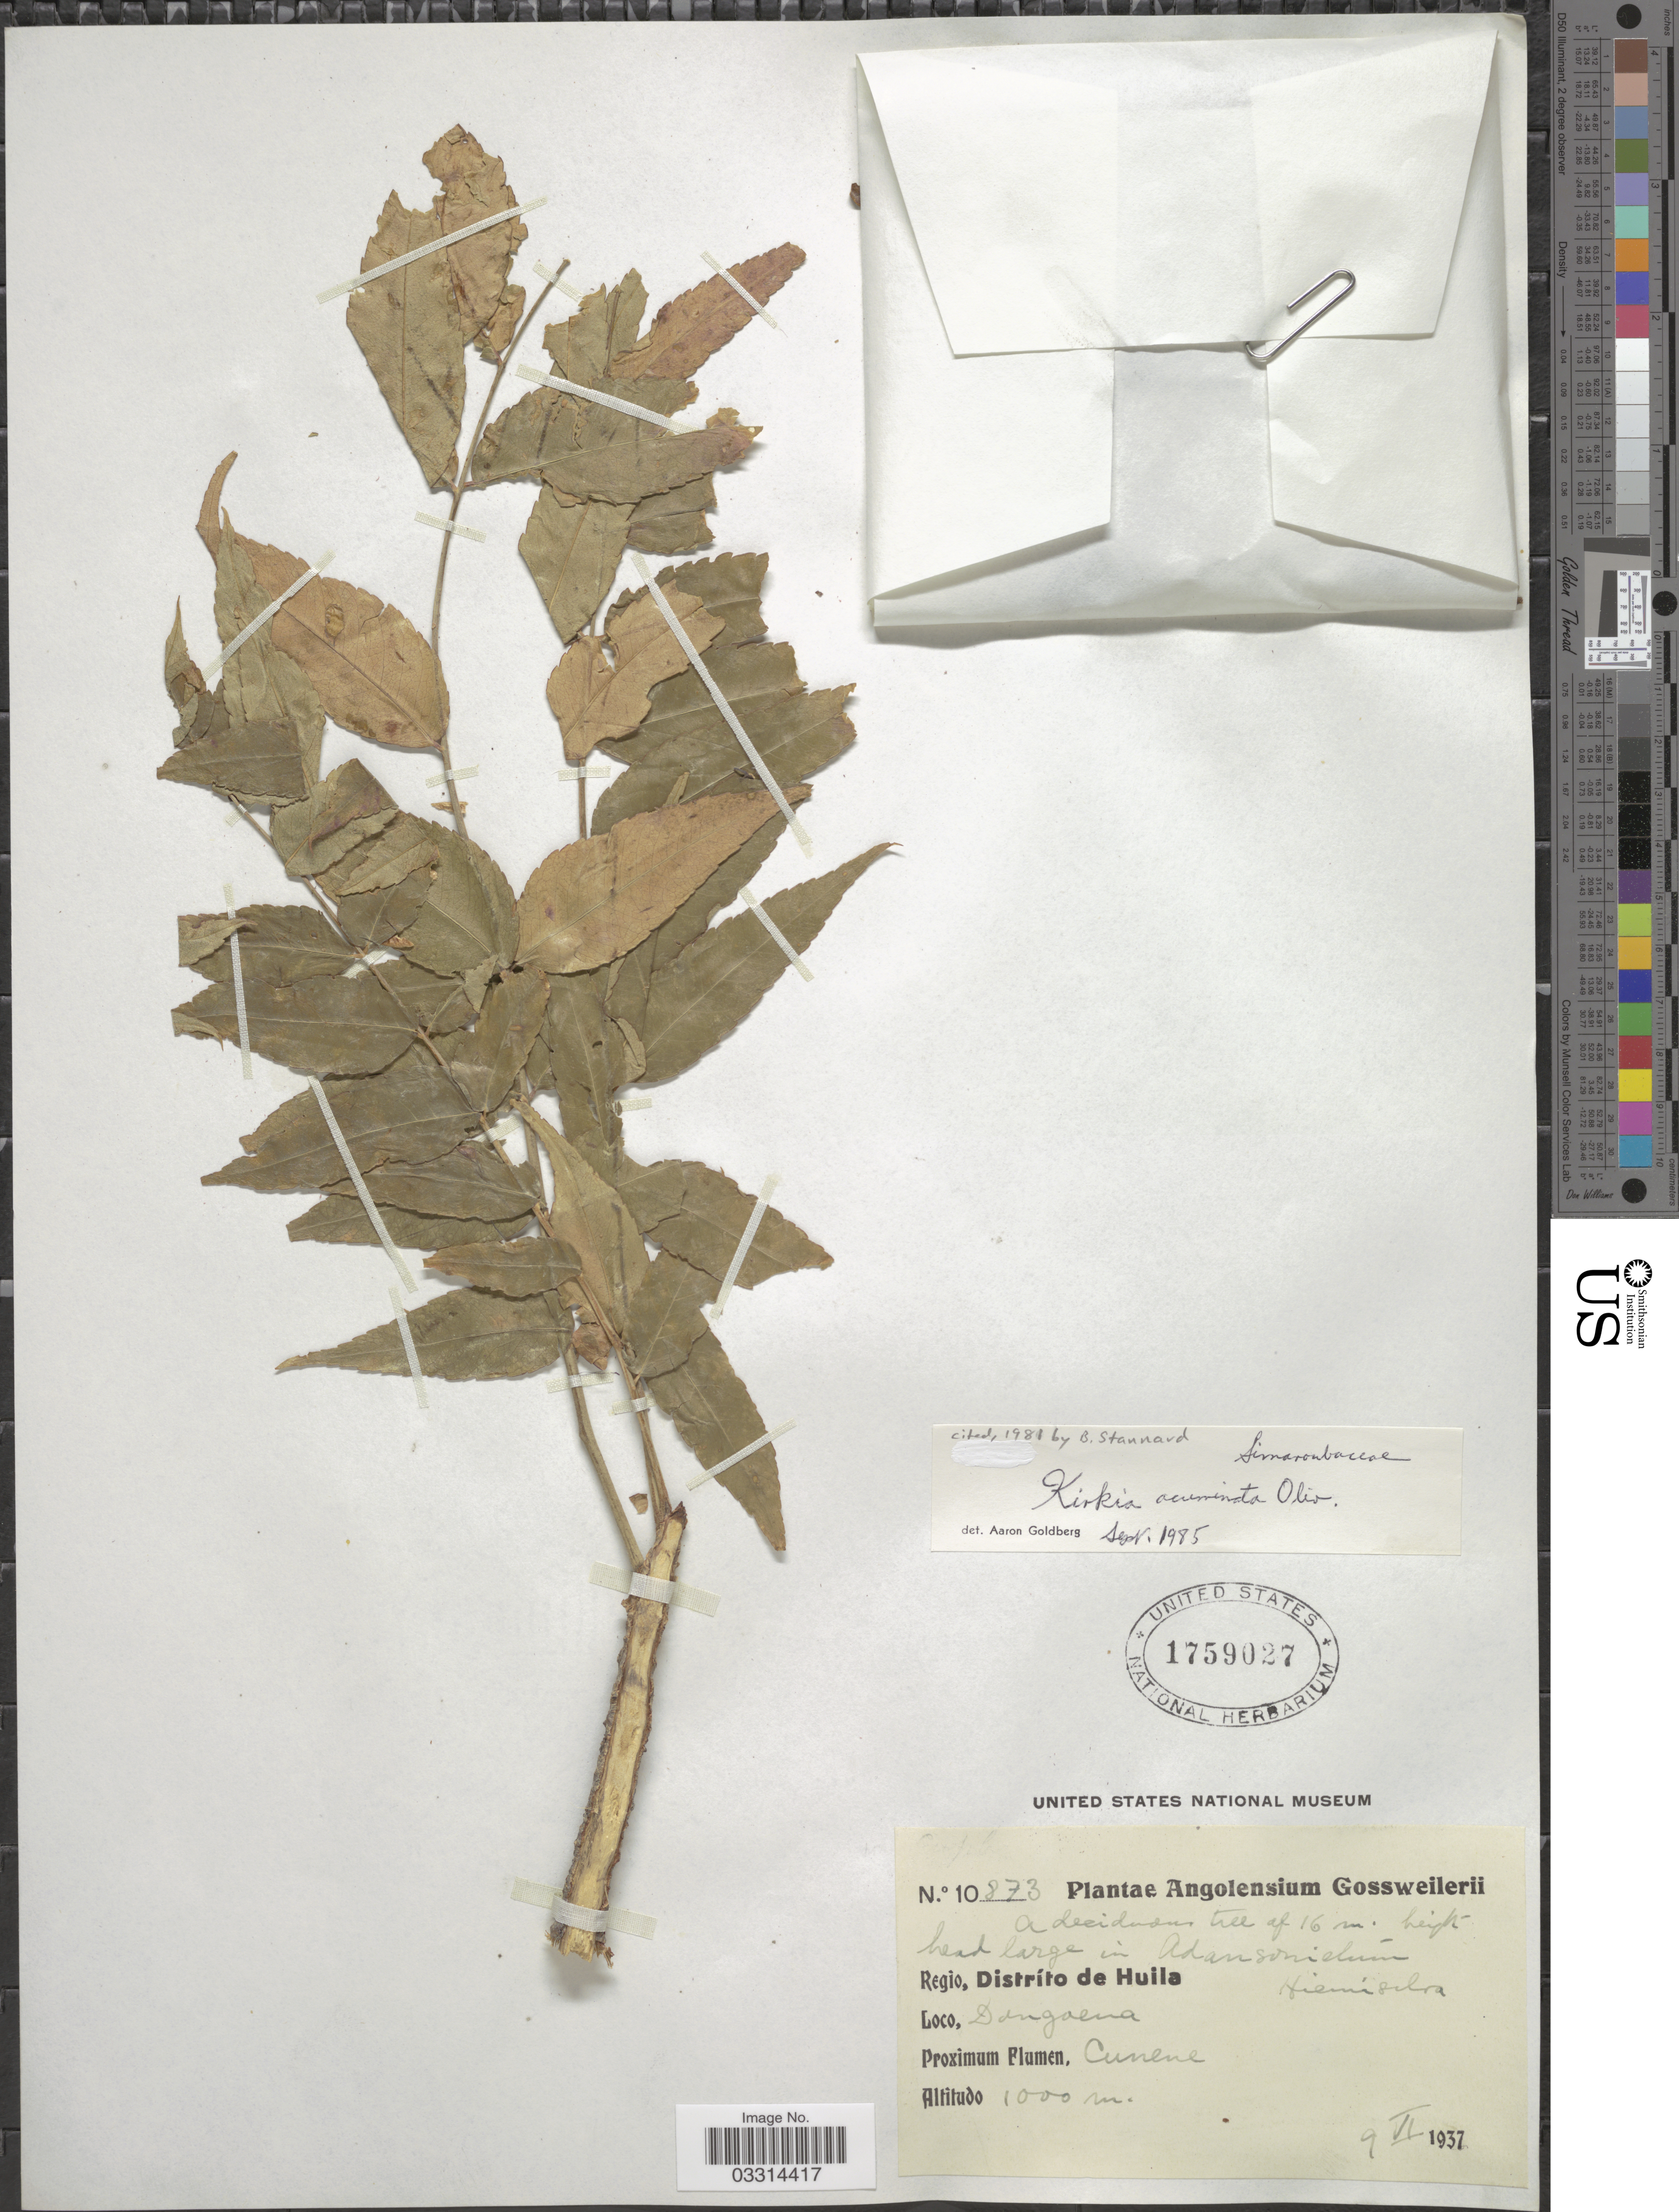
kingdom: Plantae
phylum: Tracheophyta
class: Magnoliopsida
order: Sapindales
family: Kirkiaceae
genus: Kirkia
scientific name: Kirkia acuminata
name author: Oliv.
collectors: -. Gossweiler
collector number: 10873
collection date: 1937-06-09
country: Angola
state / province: Huila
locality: Regio, Distríto de Huila. Dangoena. Proximum Flumen, Cunene.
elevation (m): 1000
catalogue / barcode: US 1759027